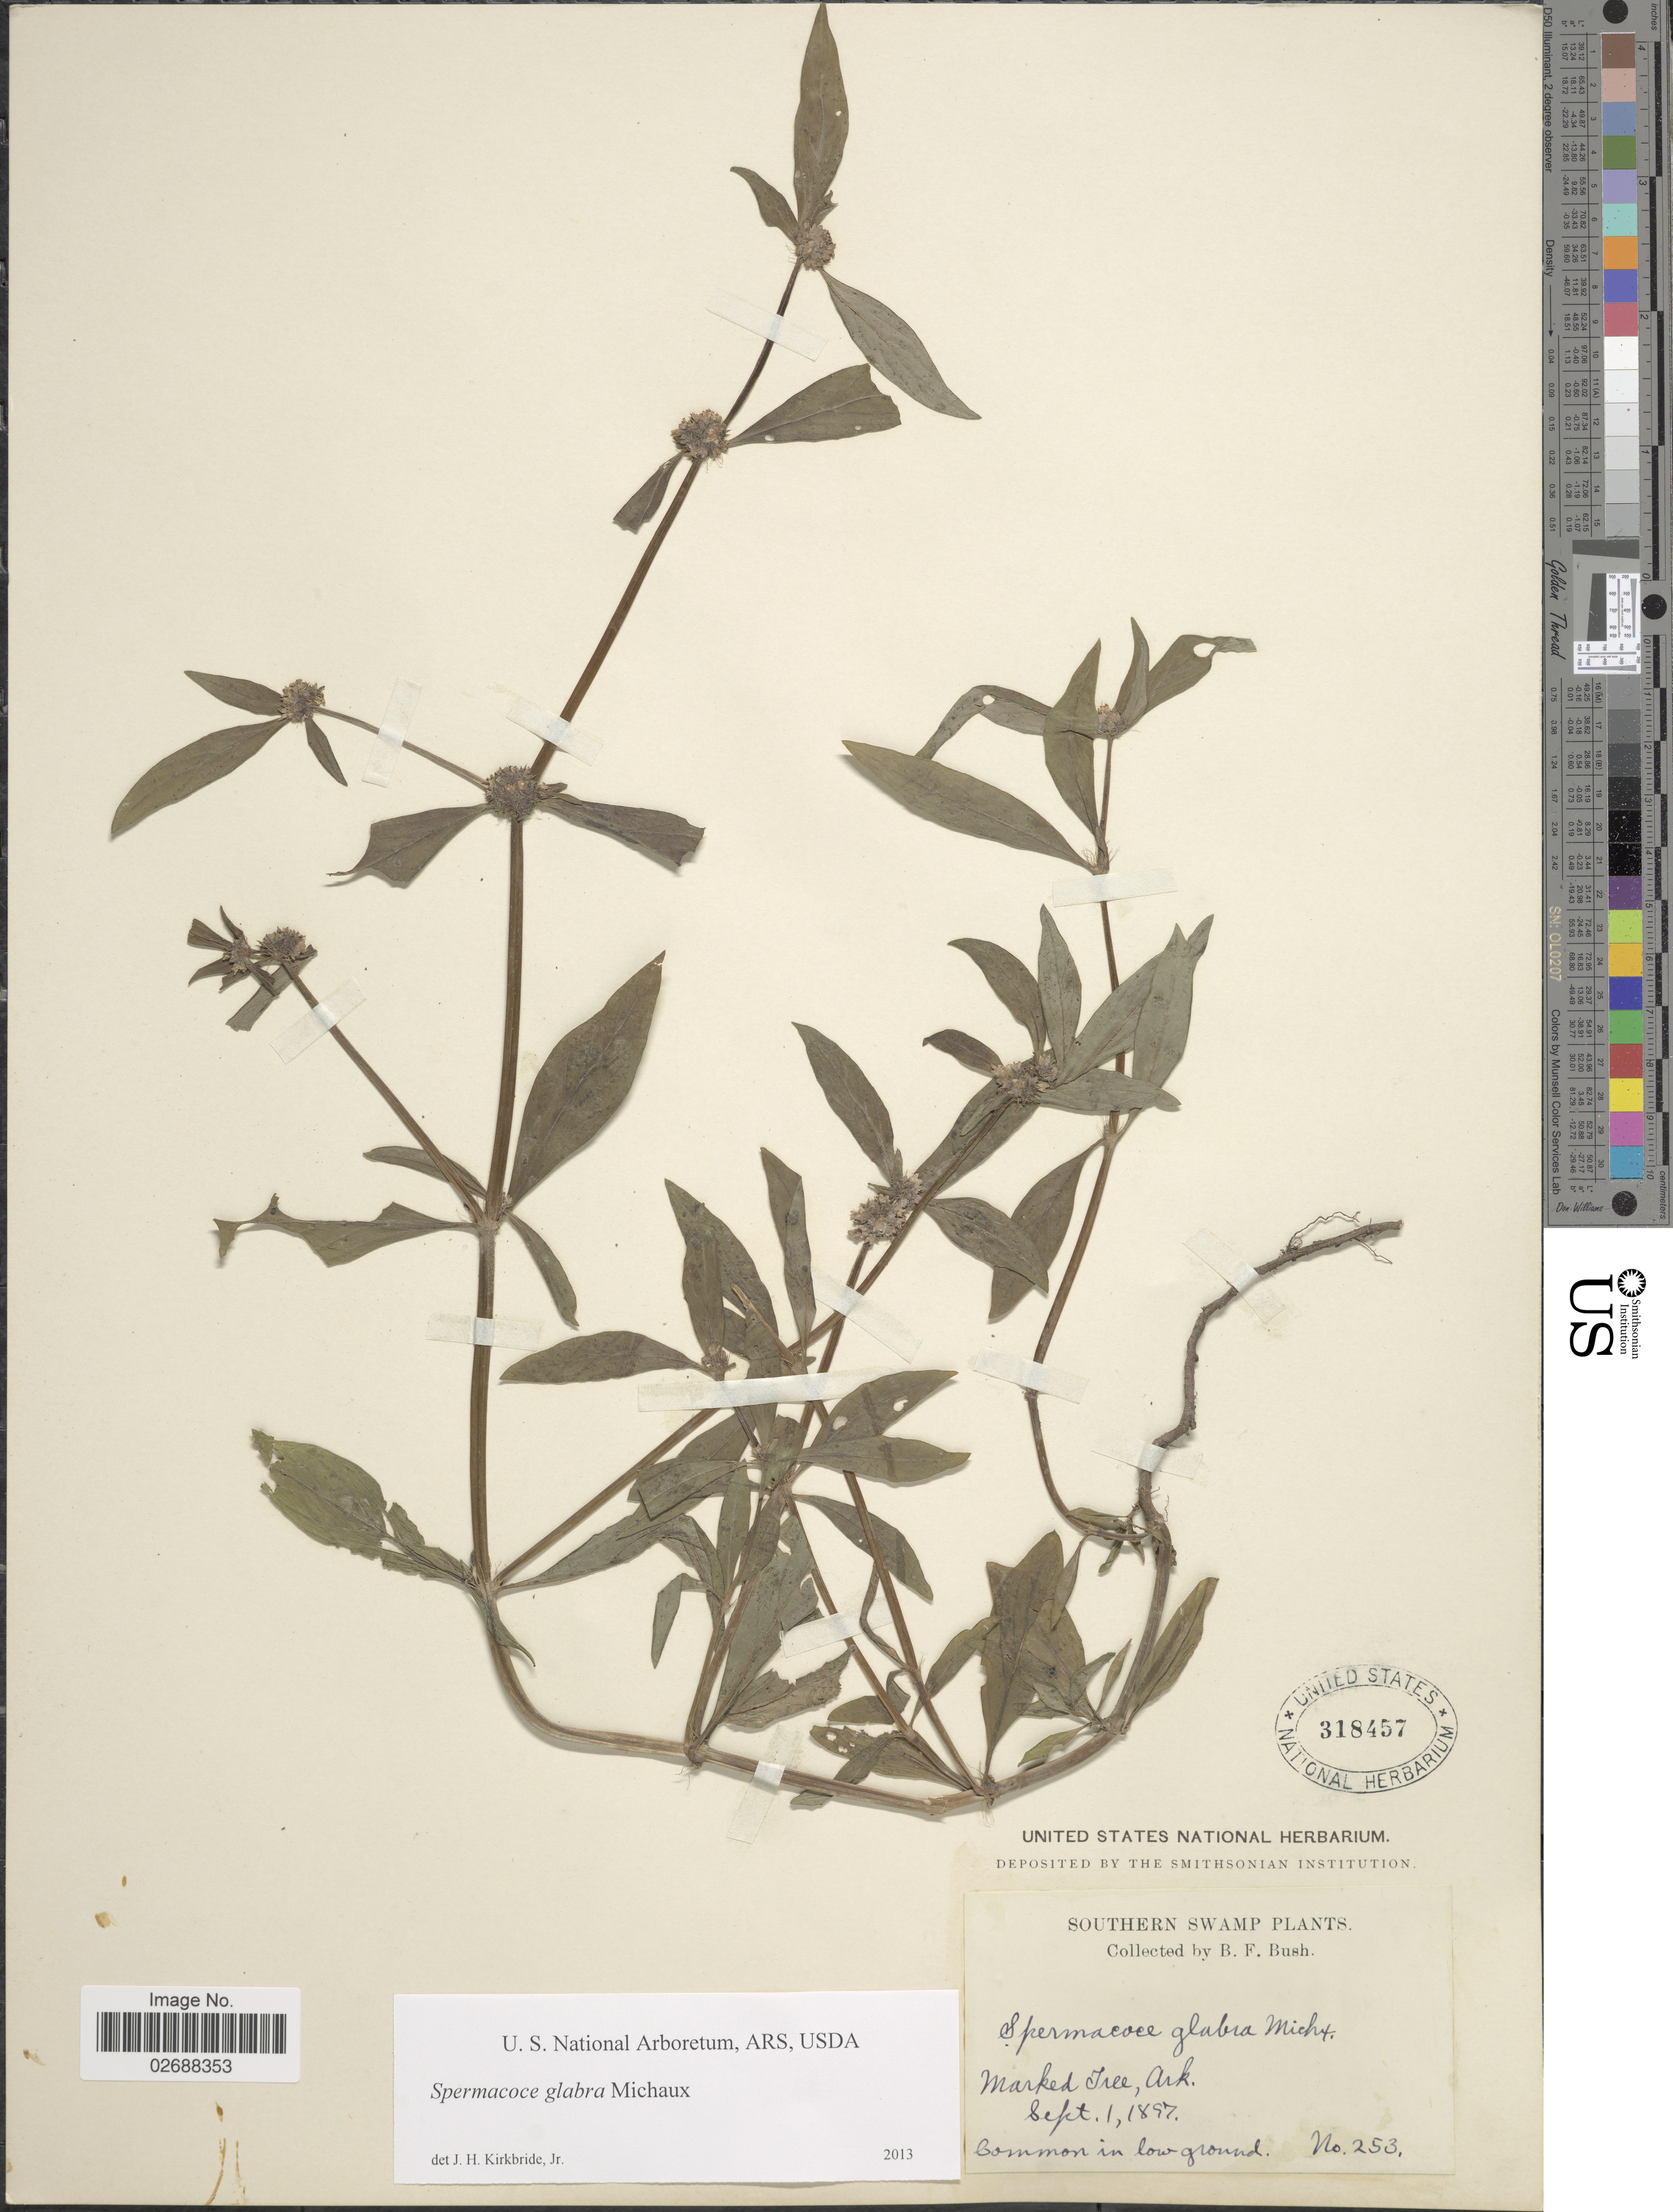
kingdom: Plantae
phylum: Tracheophyta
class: Magnoliopsida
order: Gentianales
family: Rubiaceae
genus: Spermacoce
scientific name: Spermacoce glabra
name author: Michx.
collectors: B. F. Bush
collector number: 253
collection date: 1897-09-01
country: United States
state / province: Arkansas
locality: Southern Swamp. Marked Tree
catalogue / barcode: US 318457